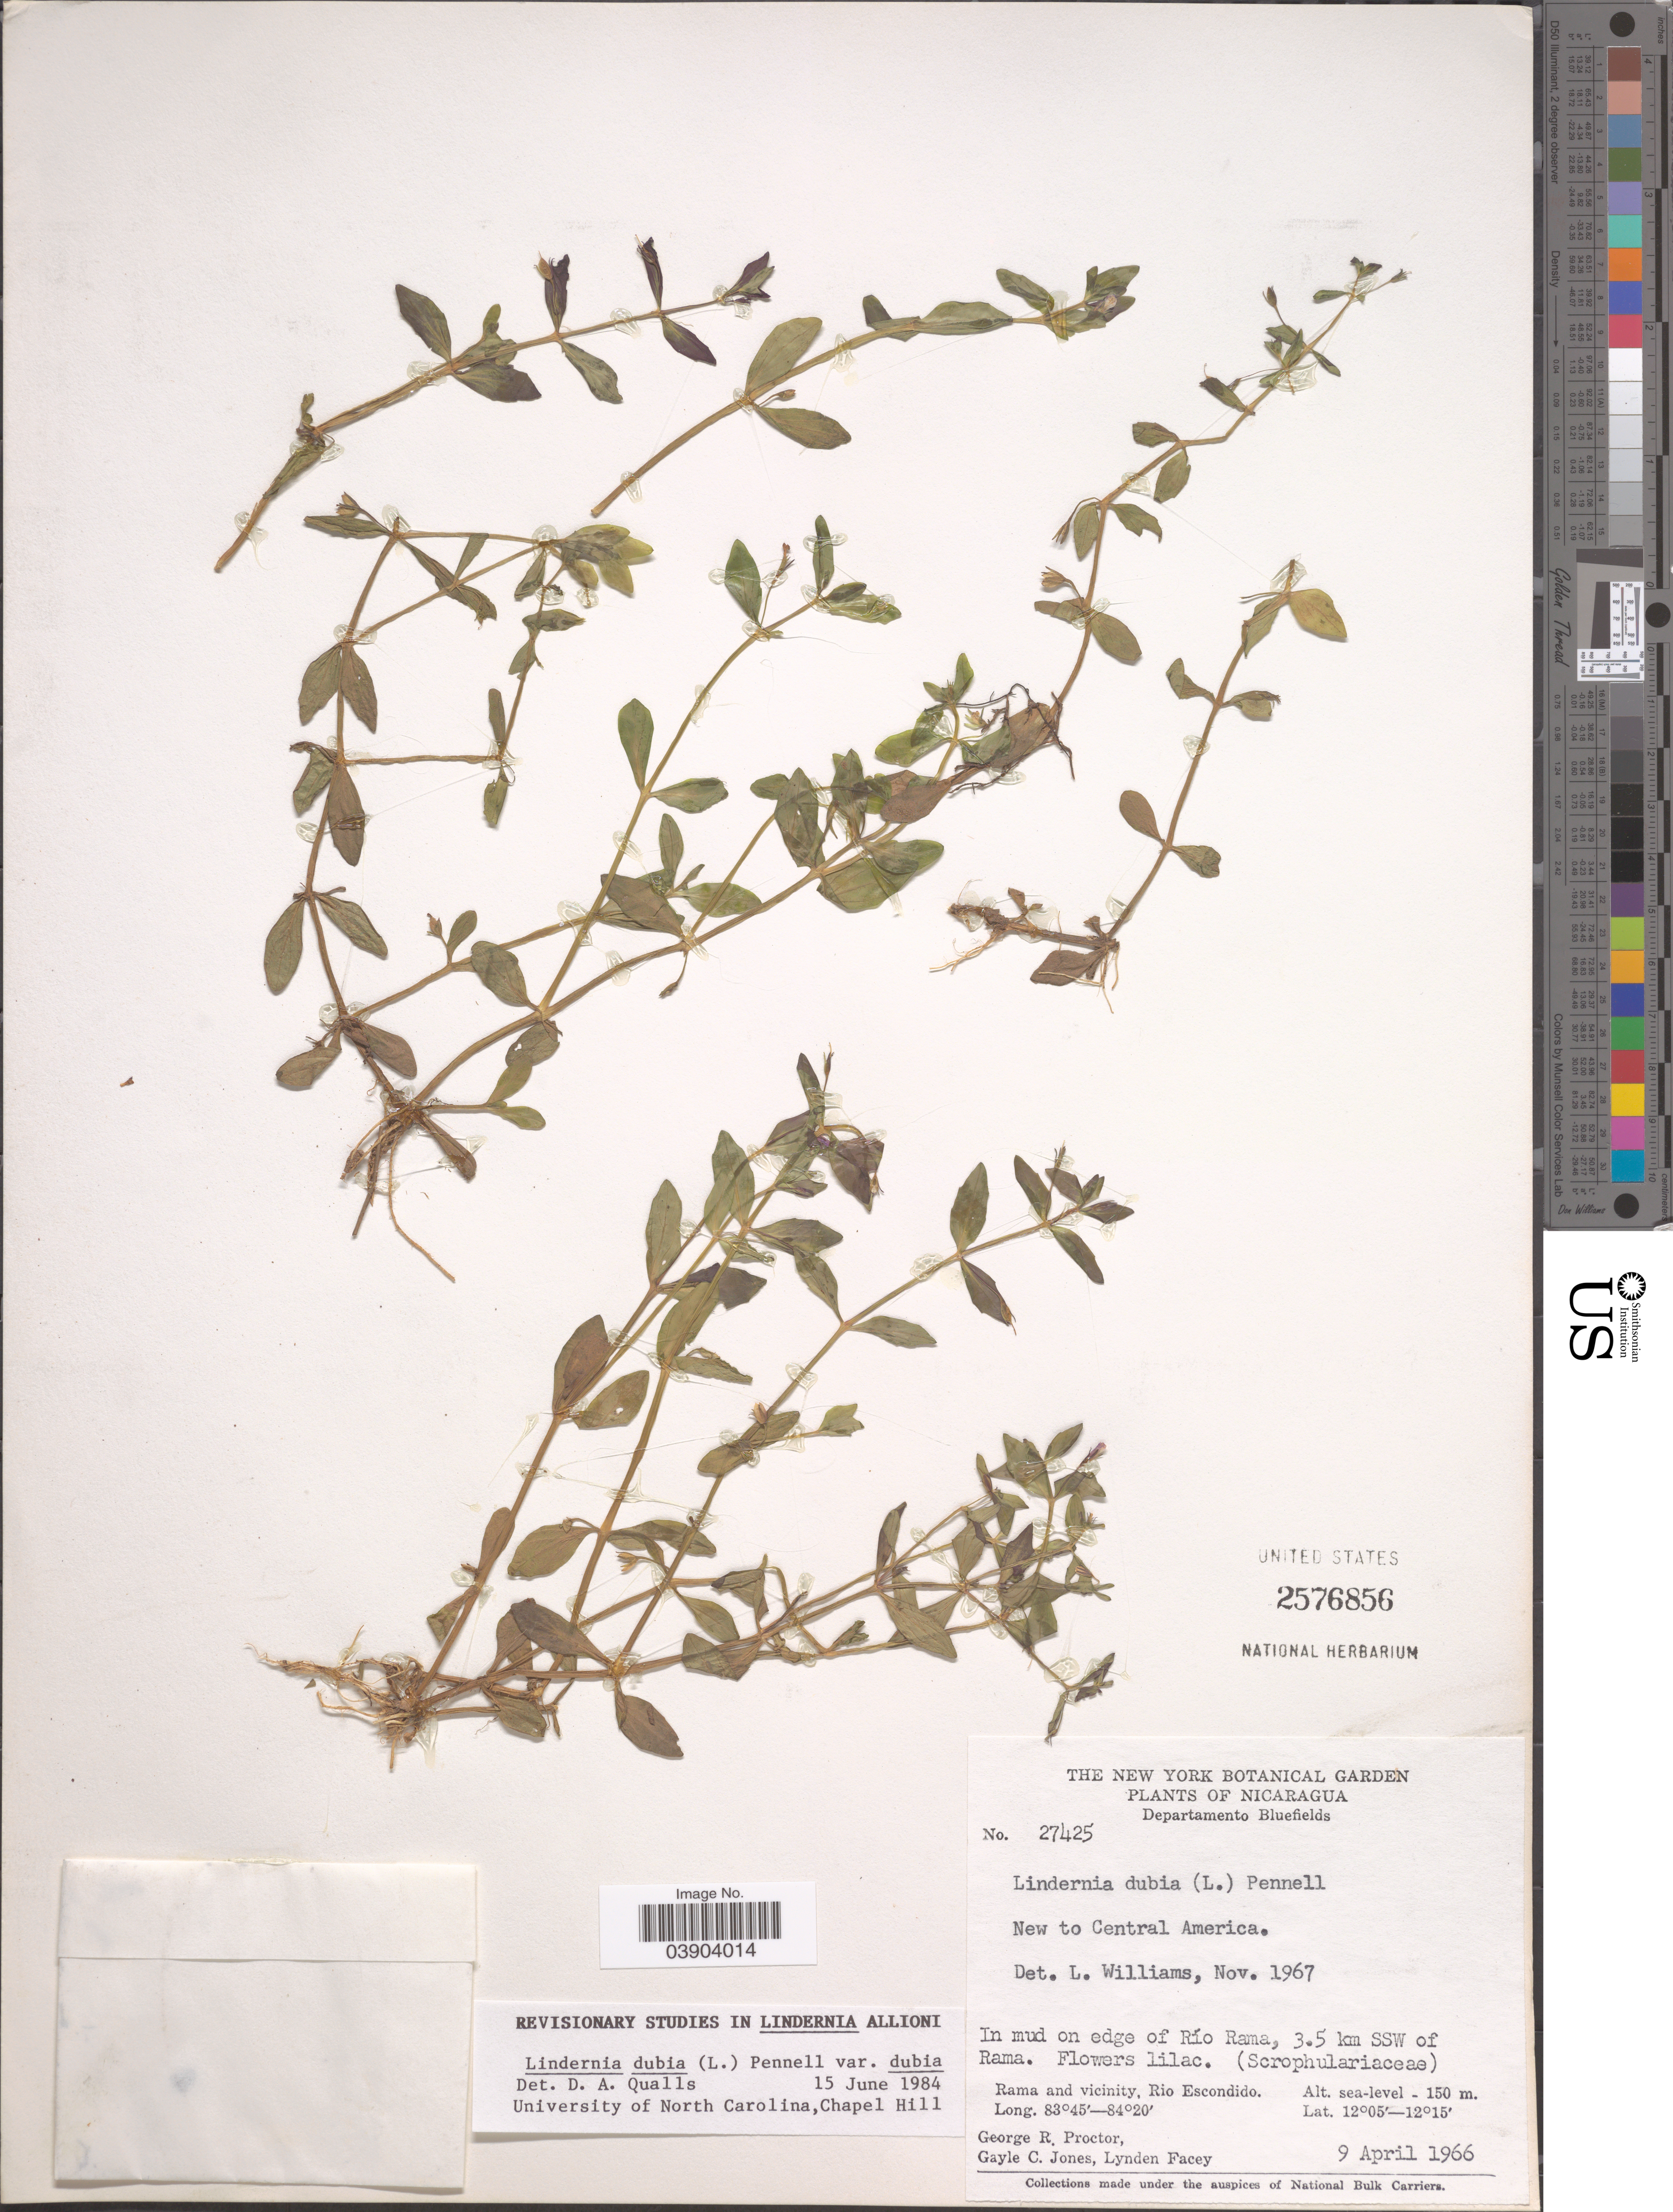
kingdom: Plantae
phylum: Tracheophyta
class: Magnoliopsida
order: Lamiales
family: Linderniaceae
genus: Lindernia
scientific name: Lindernia dubia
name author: (L.) Pennell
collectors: G. Proctor, G. C. Jones & L. Facey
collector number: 27425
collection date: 1966-04-09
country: Nicaragua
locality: Departamento Bluefields. On edge of Río Rama, 3.5 km SSW of Rama. Rama and vicinity, Rio Escondido.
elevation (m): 0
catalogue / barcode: US 2576856